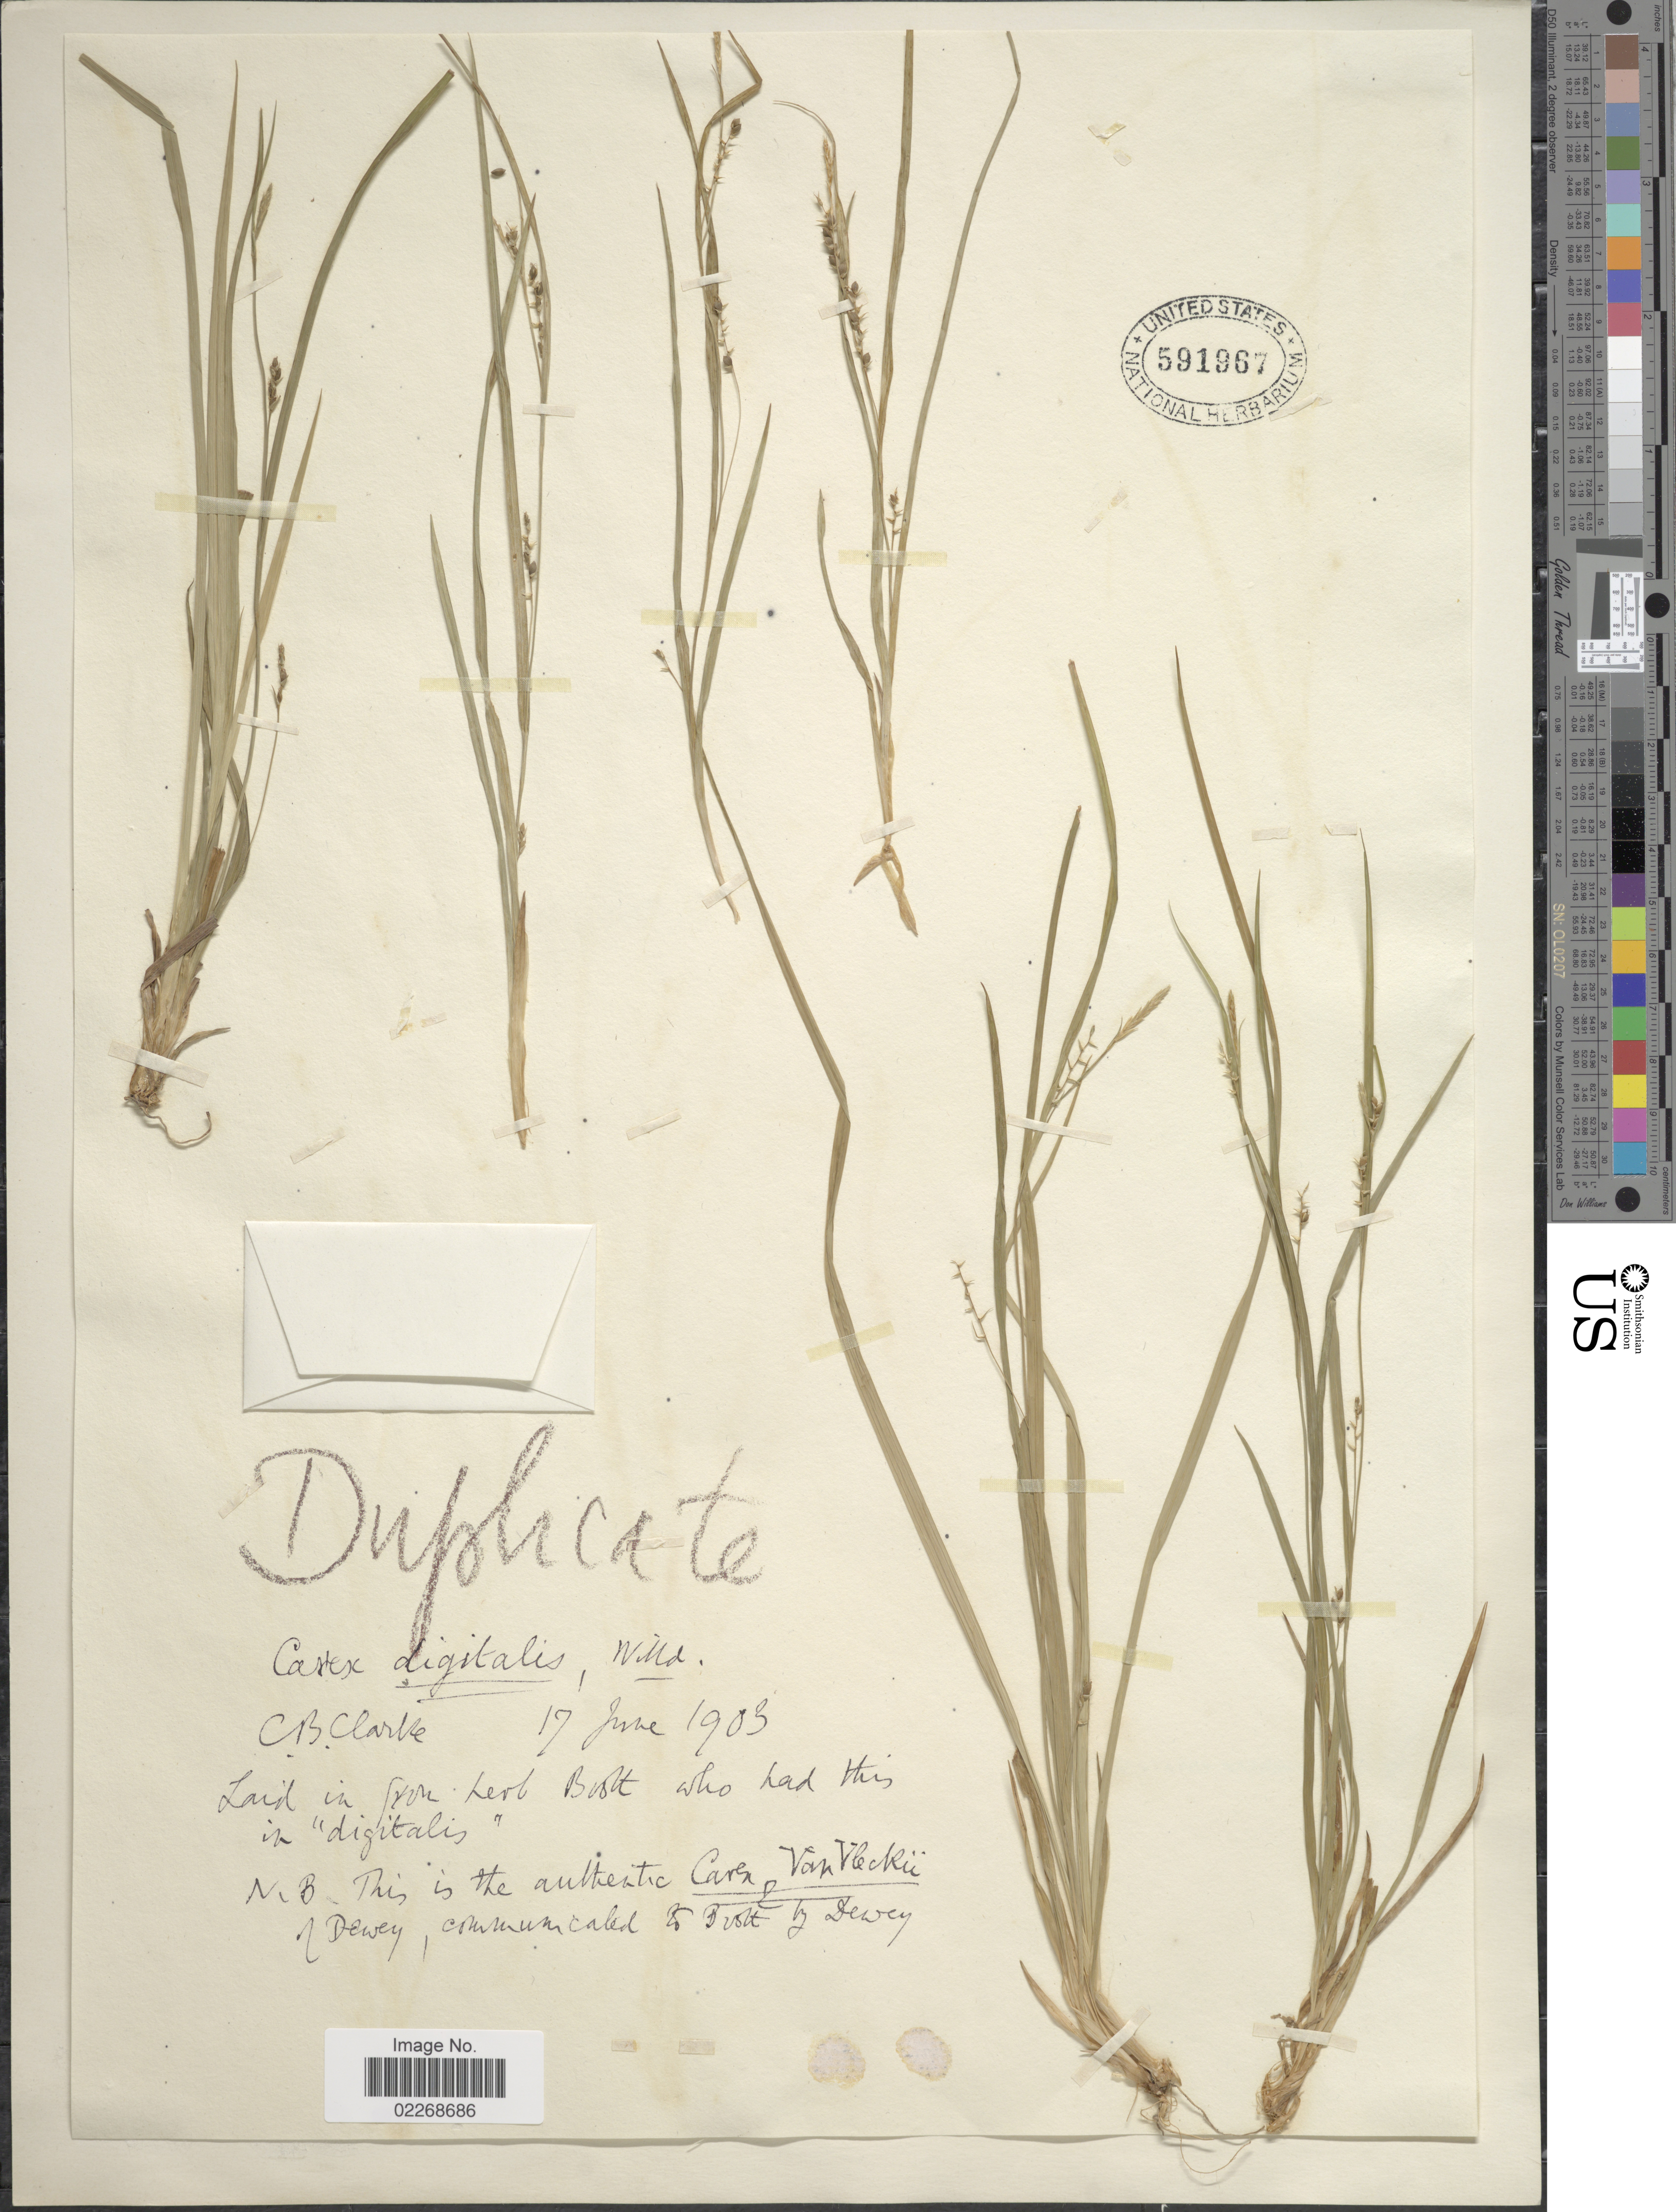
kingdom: Plantae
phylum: Tracheophyta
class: Liliopsida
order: Poales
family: Cyperaceae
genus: Carex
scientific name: Carex digitalis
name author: Willd.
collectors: Herb. Boott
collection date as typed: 17 Jun 1903 is date of determination by C.B. Clarke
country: United States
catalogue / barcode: US 591967